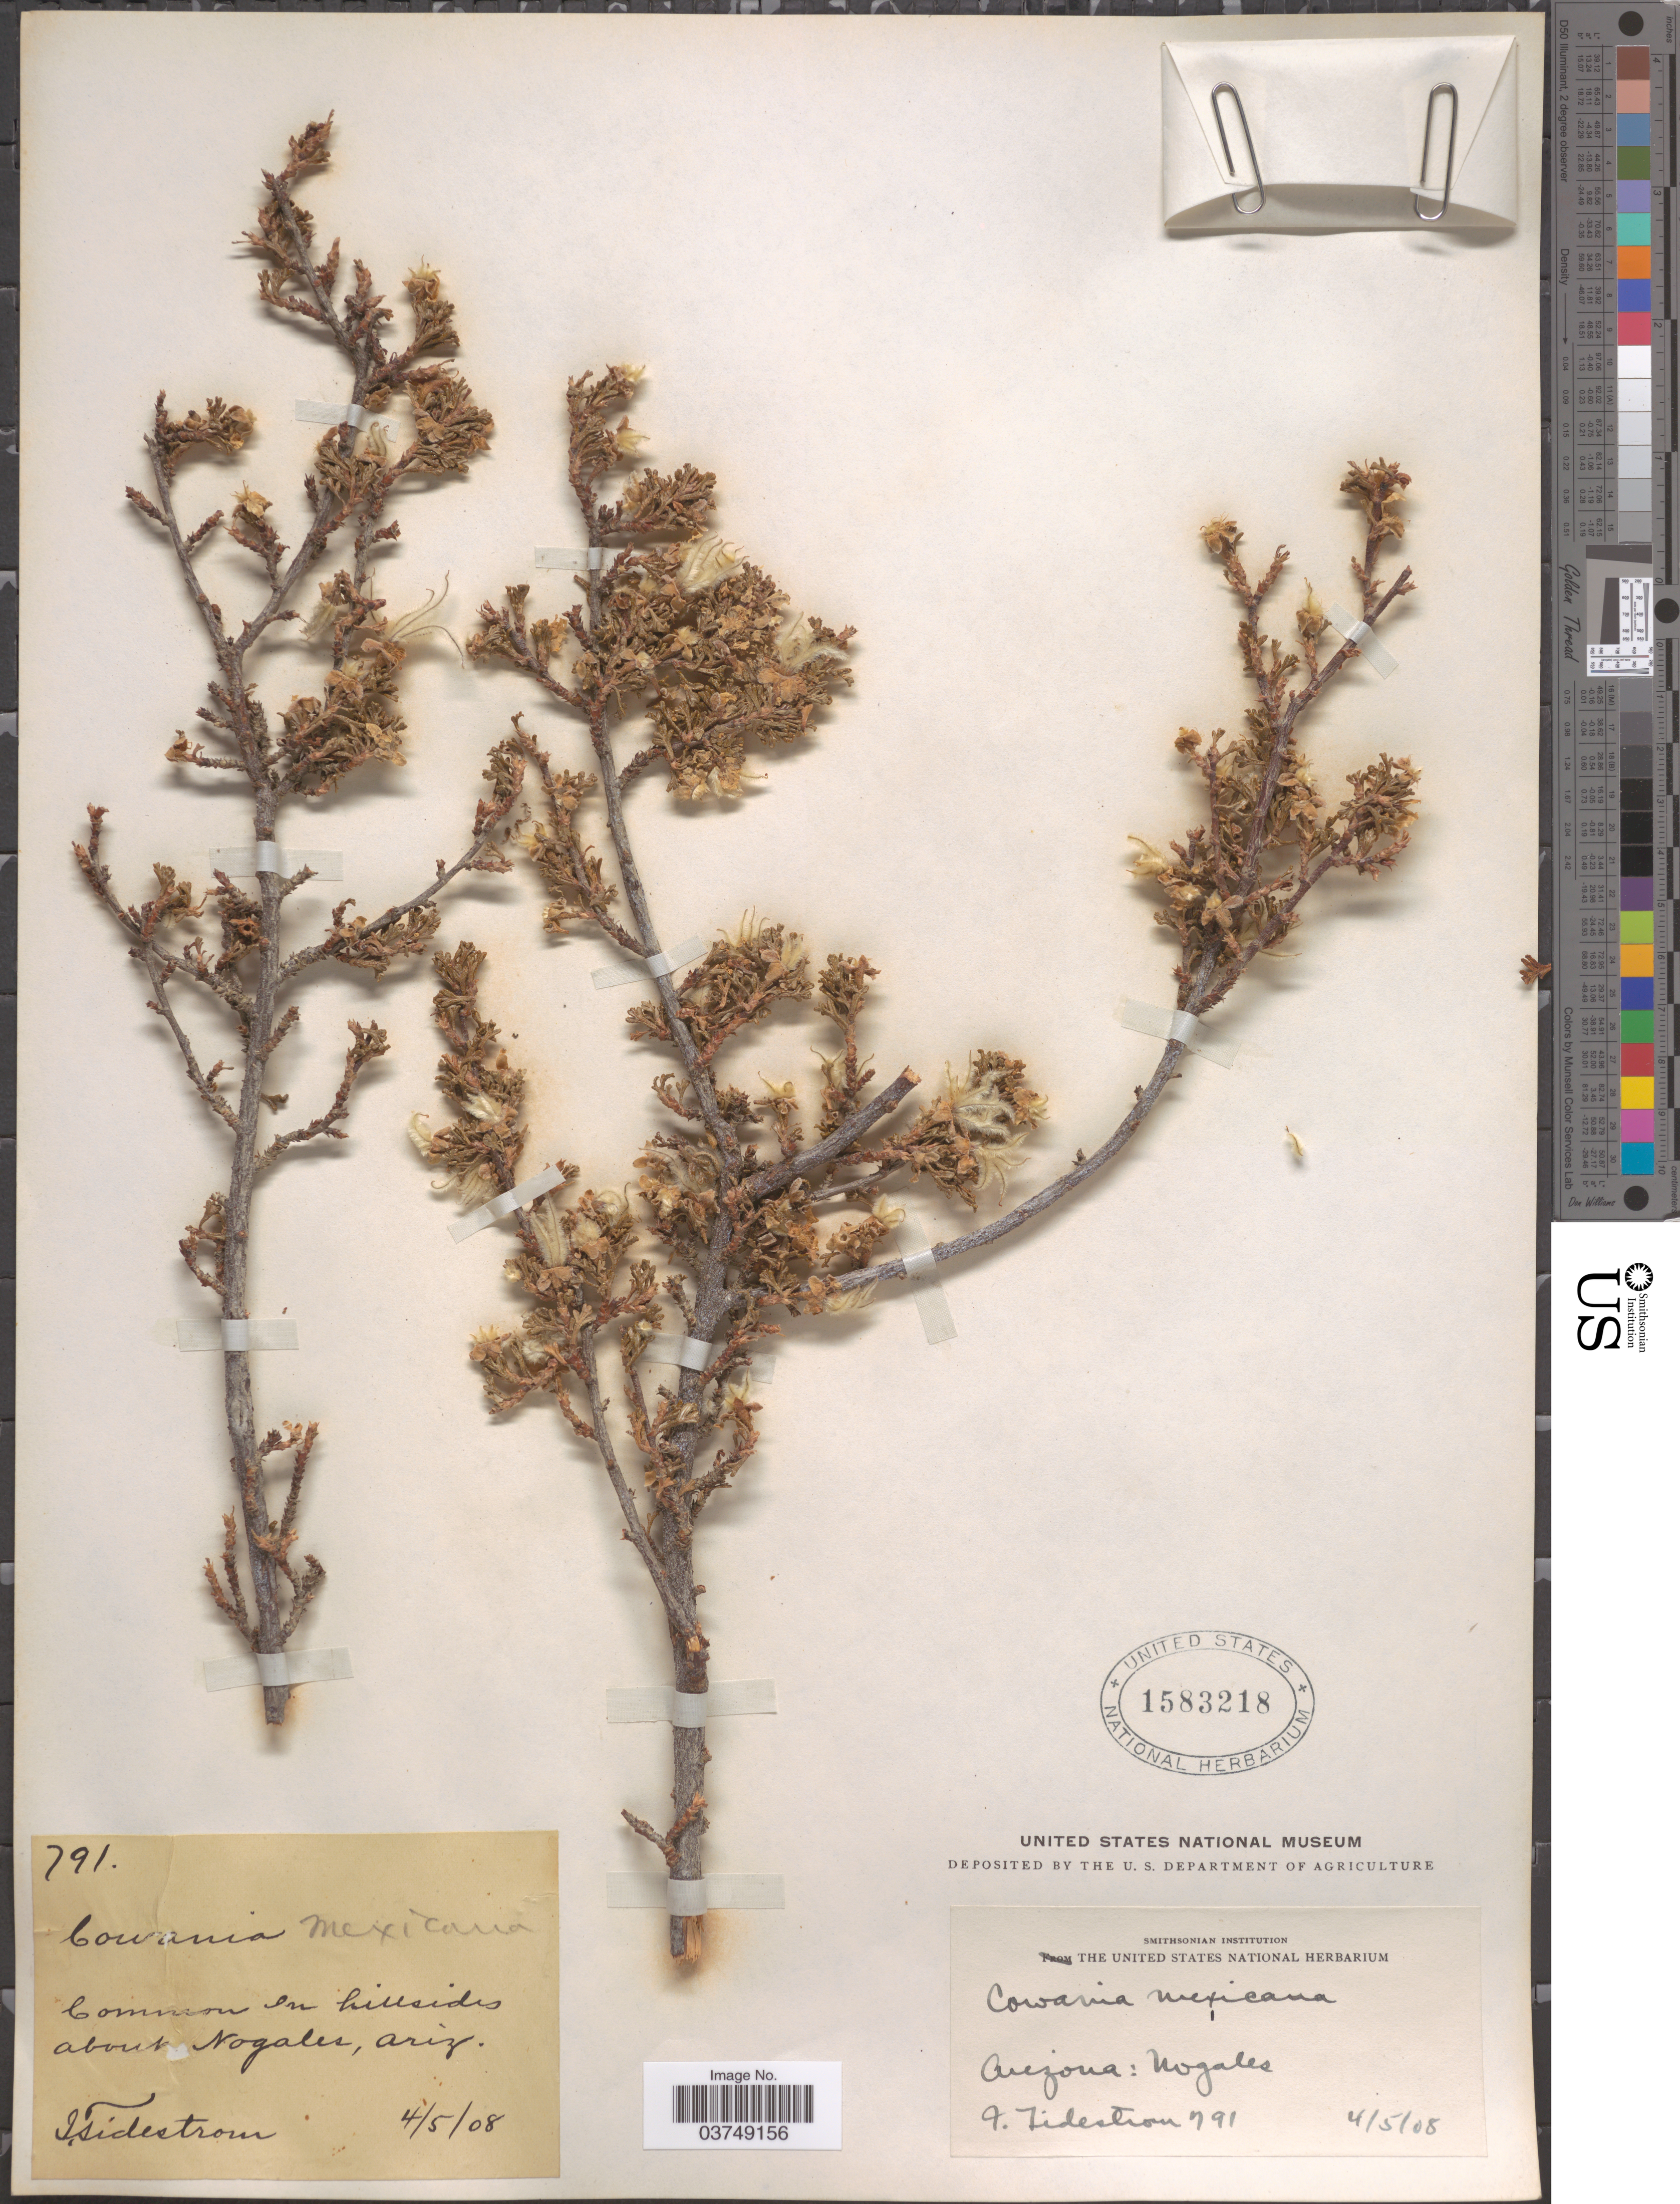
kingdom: Plantae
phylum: Tracheophyta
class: Magnoliopsida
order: Rosales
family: Rosaceae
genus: Purshia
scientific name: Purshia stansburyana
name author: (Torr.) Henrickson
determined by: Strong, Mark T., (BOT), Smithsonian Institution - National Museum of Natural History (UNITED STATES)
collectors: I. F. Tidestrom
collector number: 791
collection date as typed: Transcribed d/m/y: 5/4/8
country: United States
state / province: Arizona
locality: About Nogales.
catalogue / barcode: US 1583218